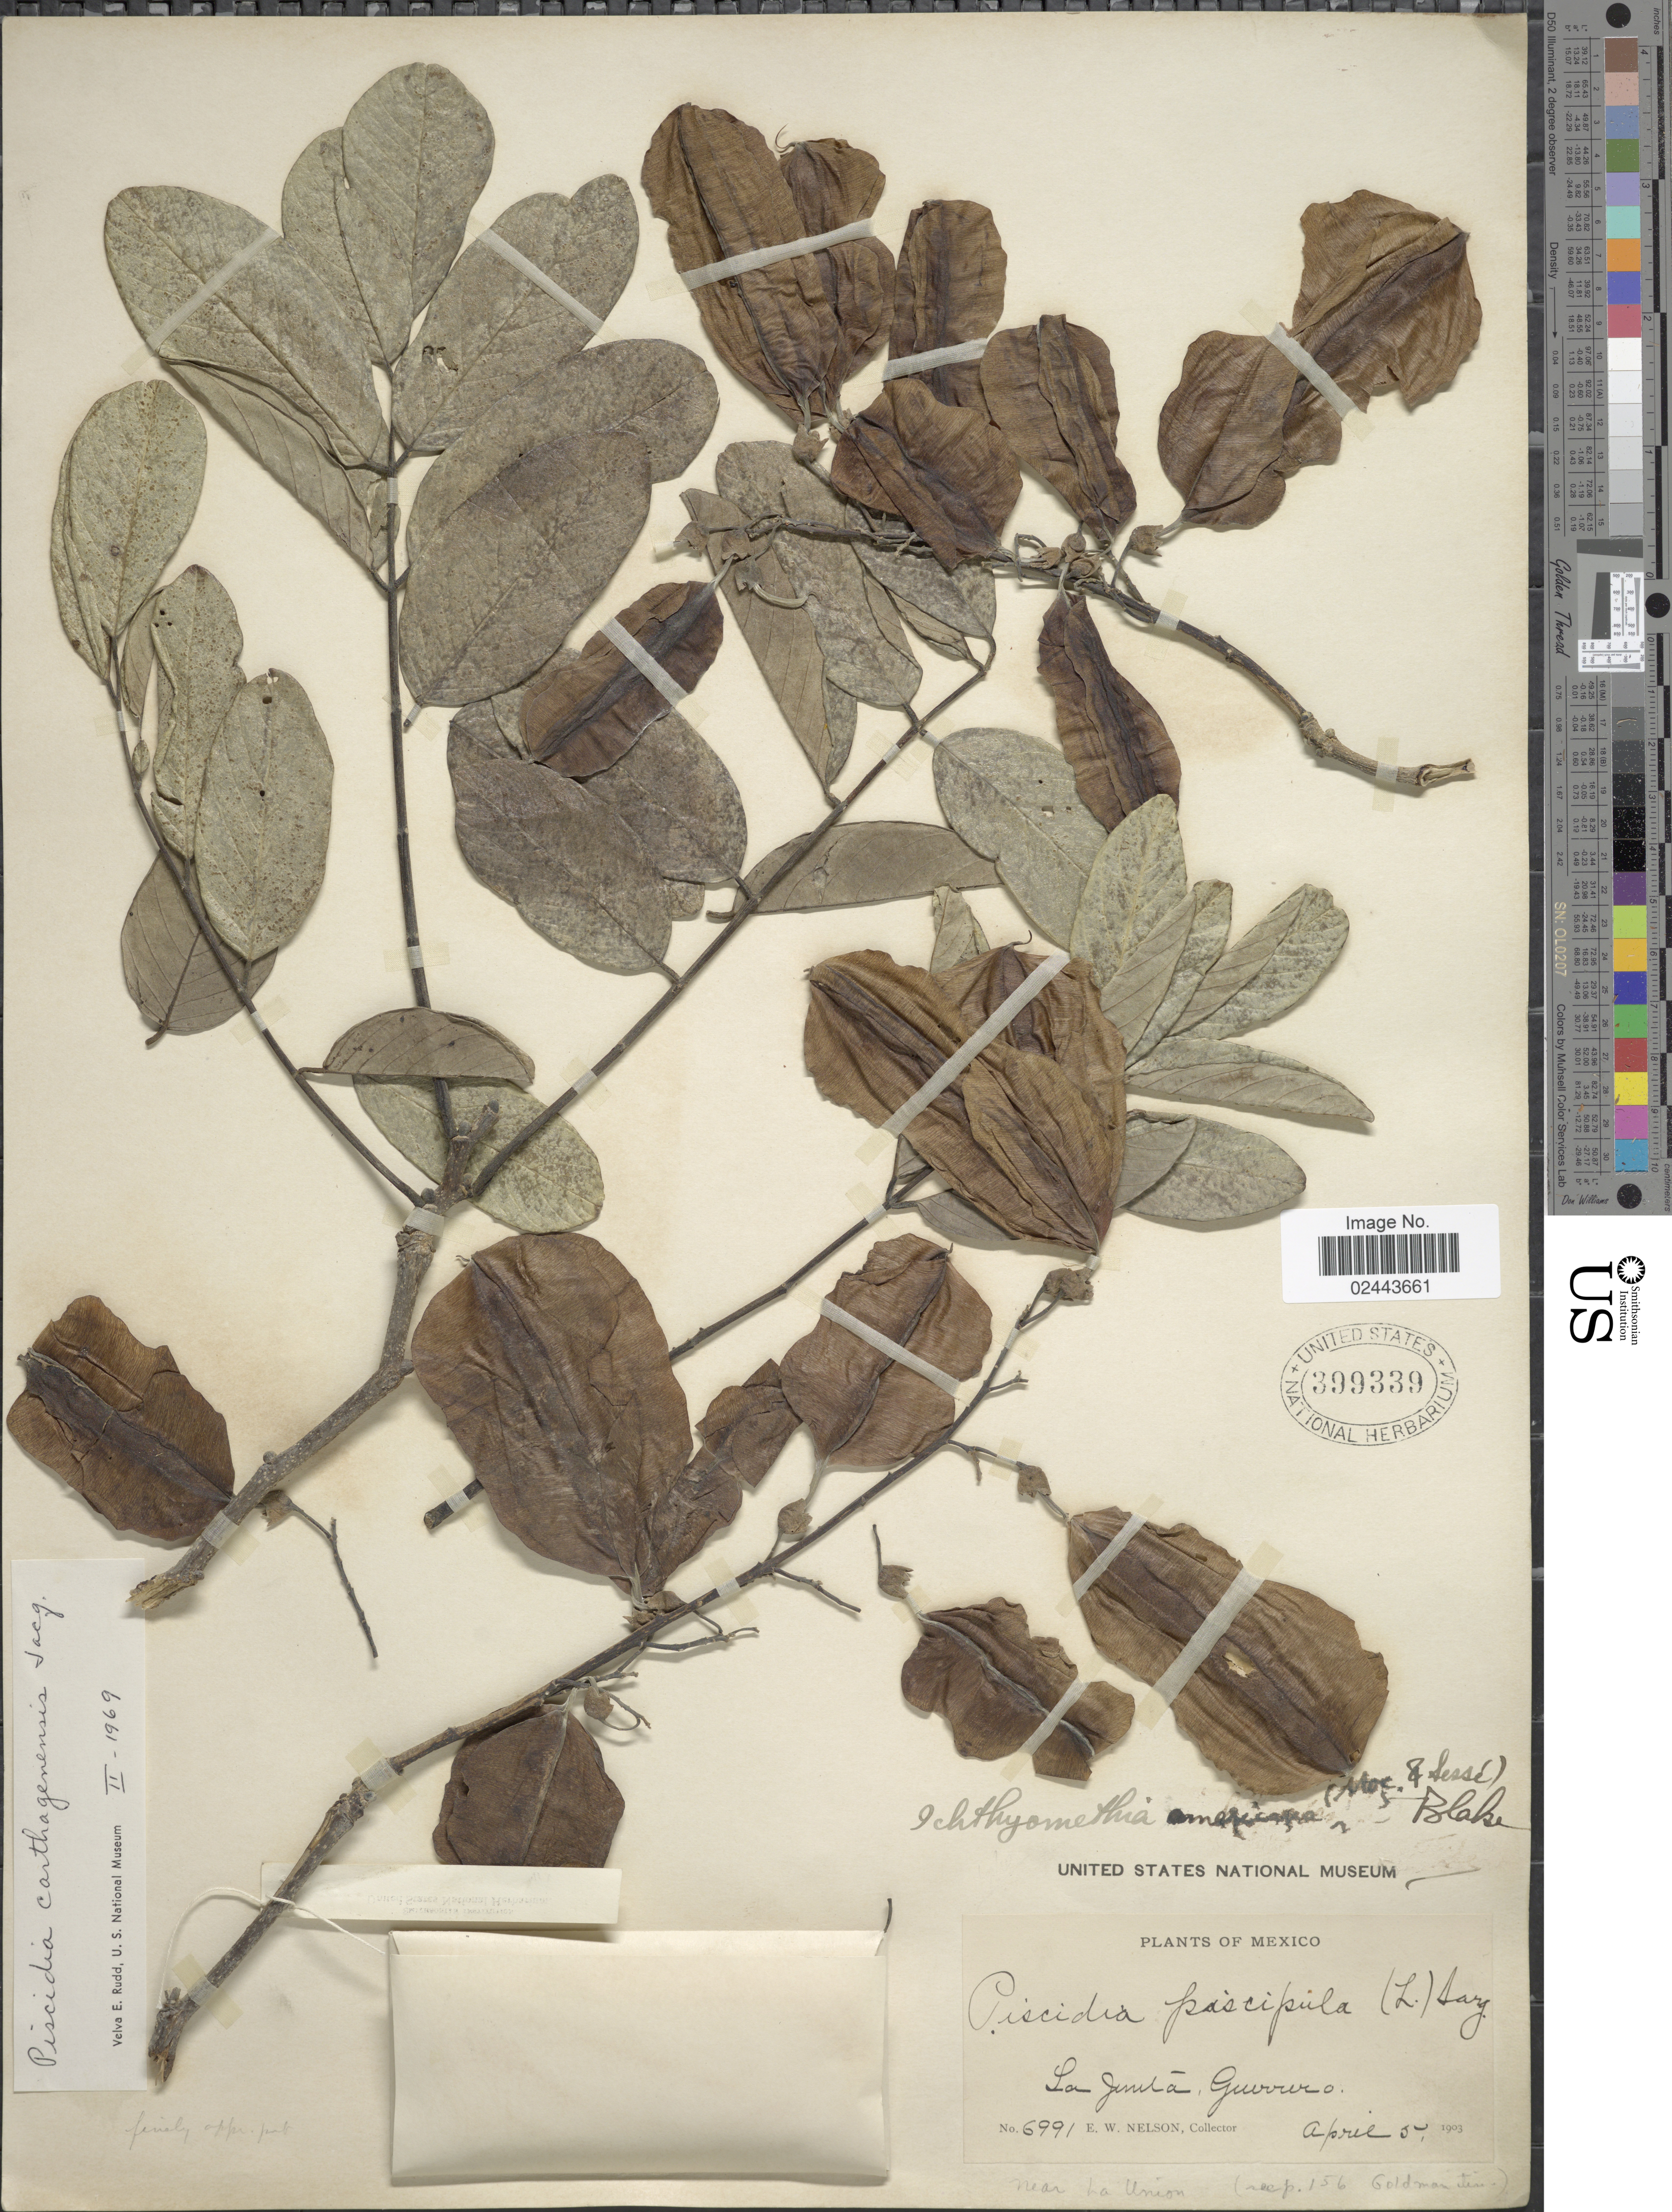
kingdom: Plantae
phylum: Tracheophyta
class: Magnoliopsida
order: Fabales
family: Fabaceae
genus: Piscidia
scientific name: Piscidia carthagenensis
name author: Jacq.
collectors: E. W. Nelson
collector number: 6991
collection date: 1903-04-05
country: Mexico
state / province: Guerrero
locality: La Junta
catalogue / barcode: US 399339